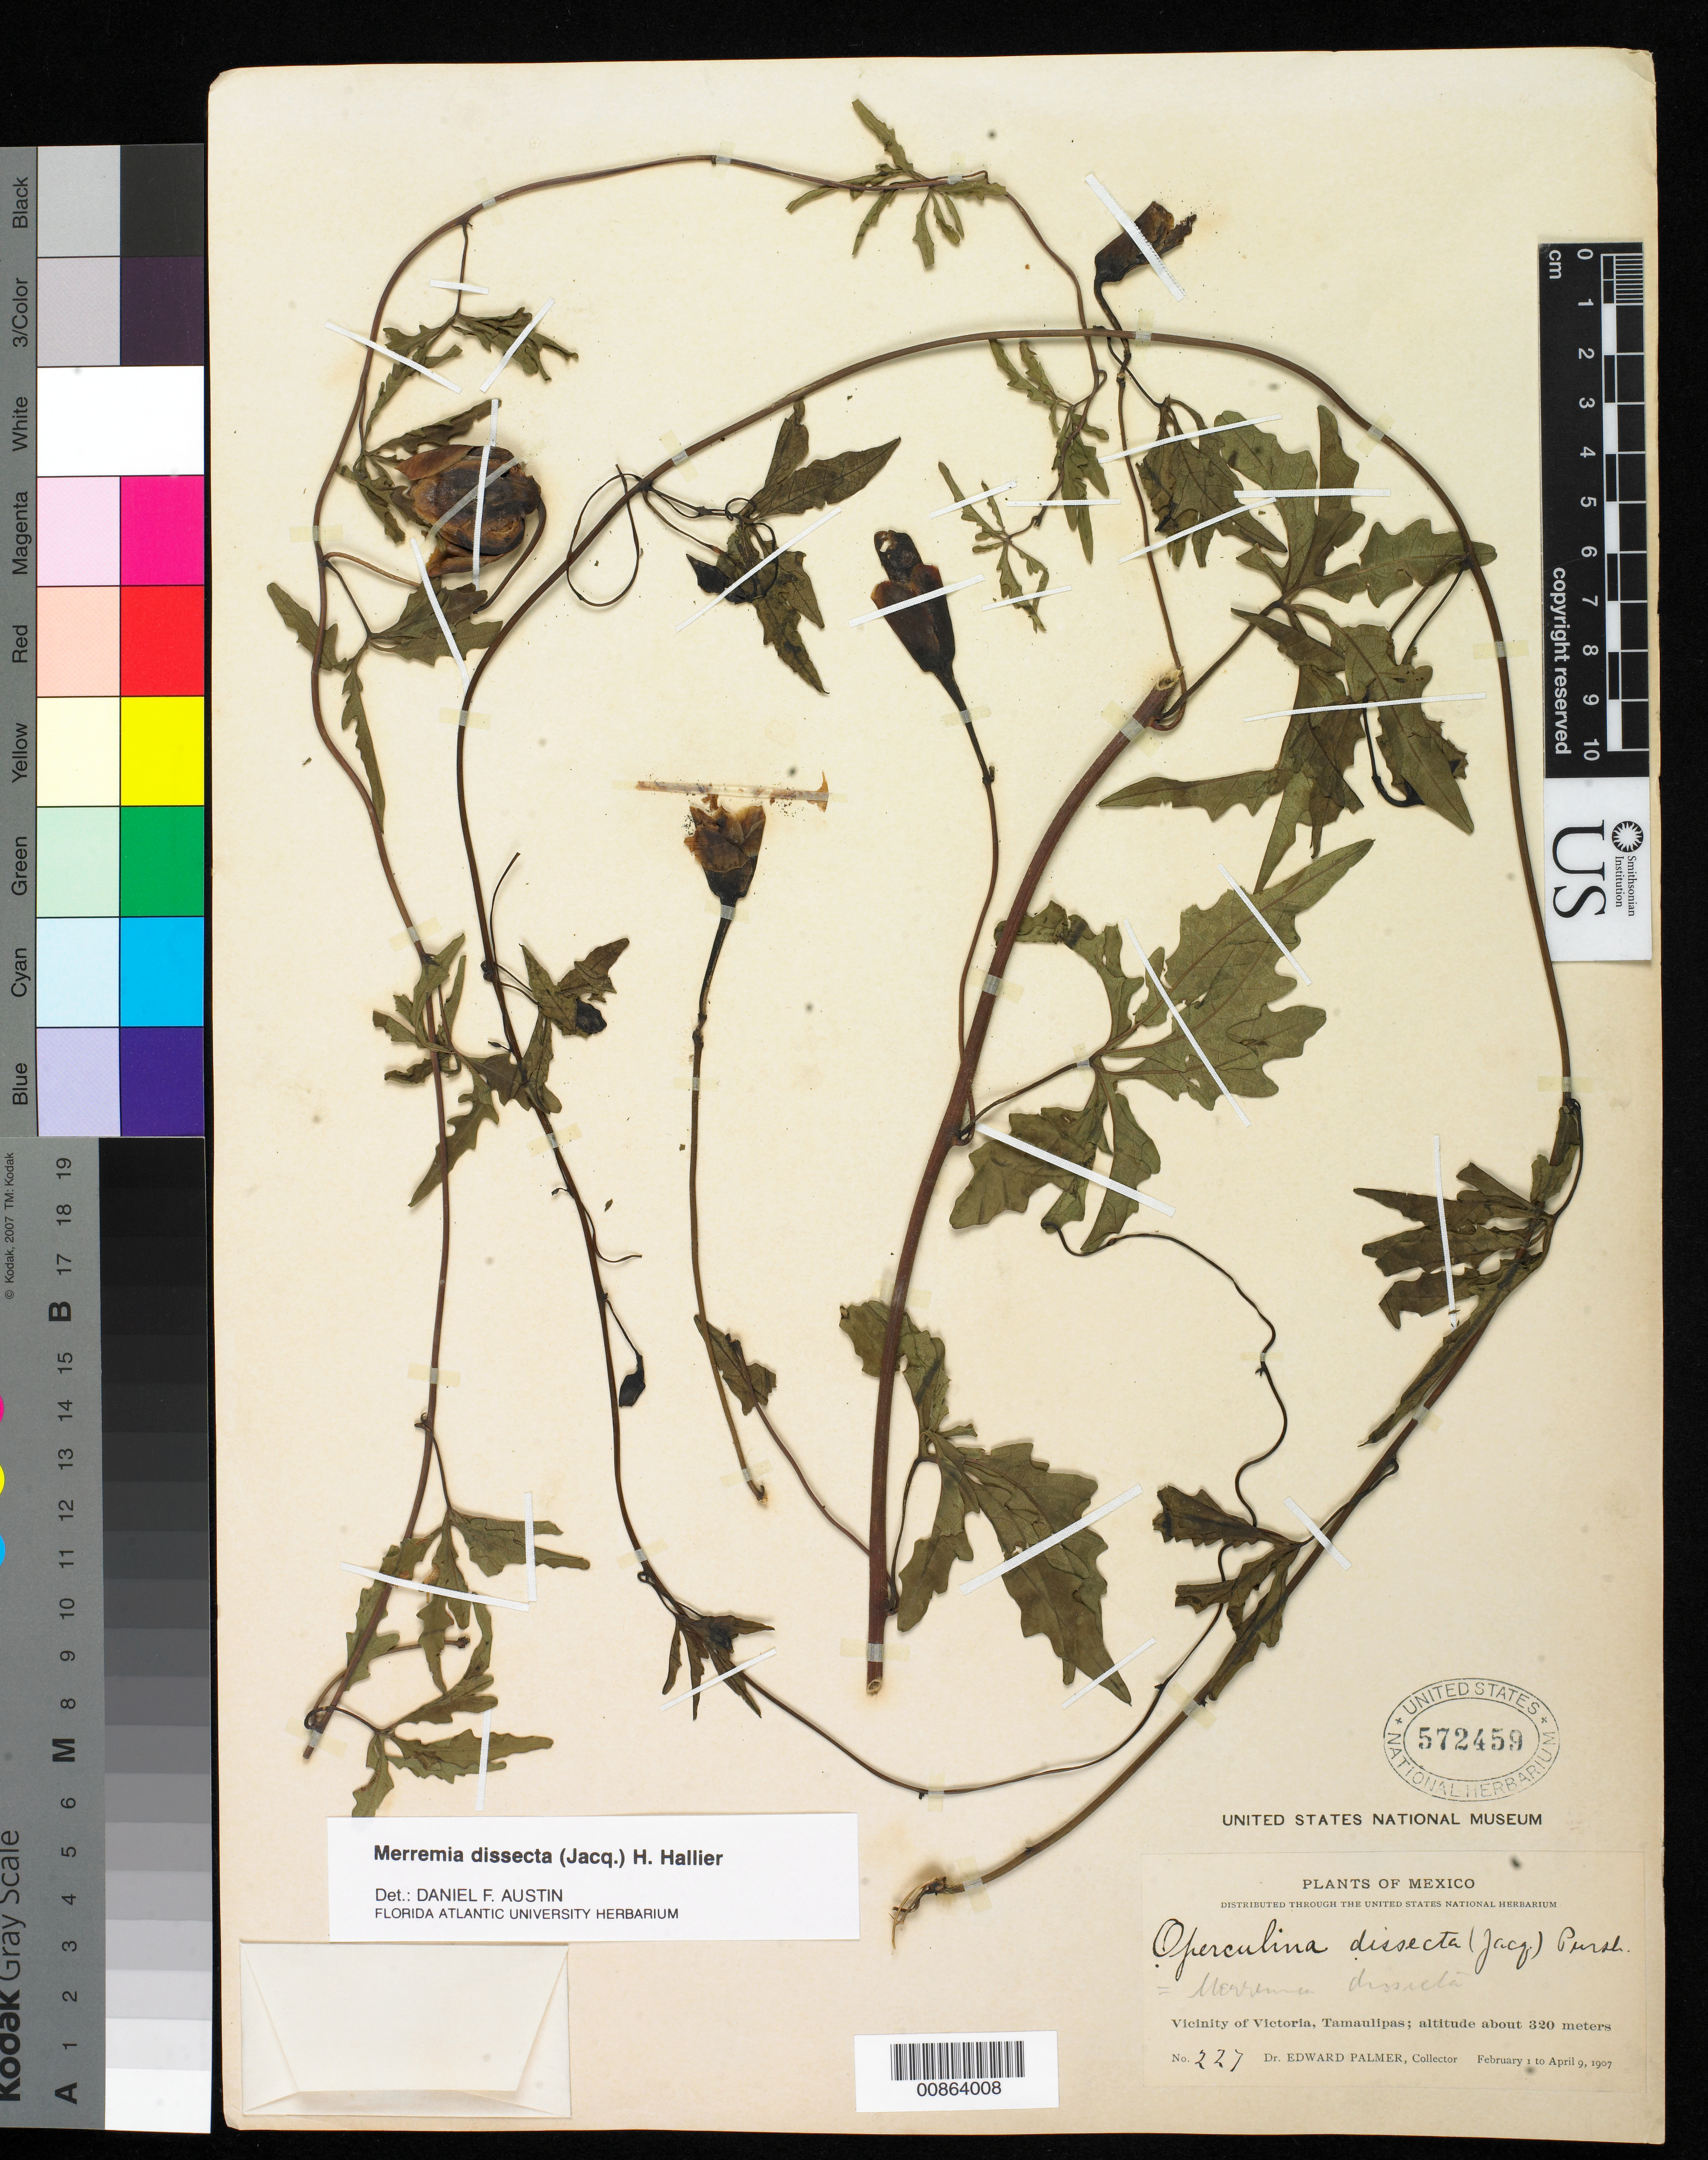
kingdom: Plantae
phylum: Tracheophyta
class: Magnoliopsida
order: Solanales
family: Convolvulaceae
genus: Distimake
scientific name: Distimake dissectus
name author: (Jacq.) A. R. Simões & Staples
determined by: Strong, Mark T., (BOT), Smithsonian Institution - National Museum of Natural History (UNITED STATES)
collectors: E. Palmer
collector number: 227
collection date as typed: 01 Feb 1907 to 09 Apr 1907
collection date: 1907-02-01/1907-04-09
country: Mexico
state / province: Tamaulipas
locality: Vicinity of Victoria.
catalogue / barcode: US 572459